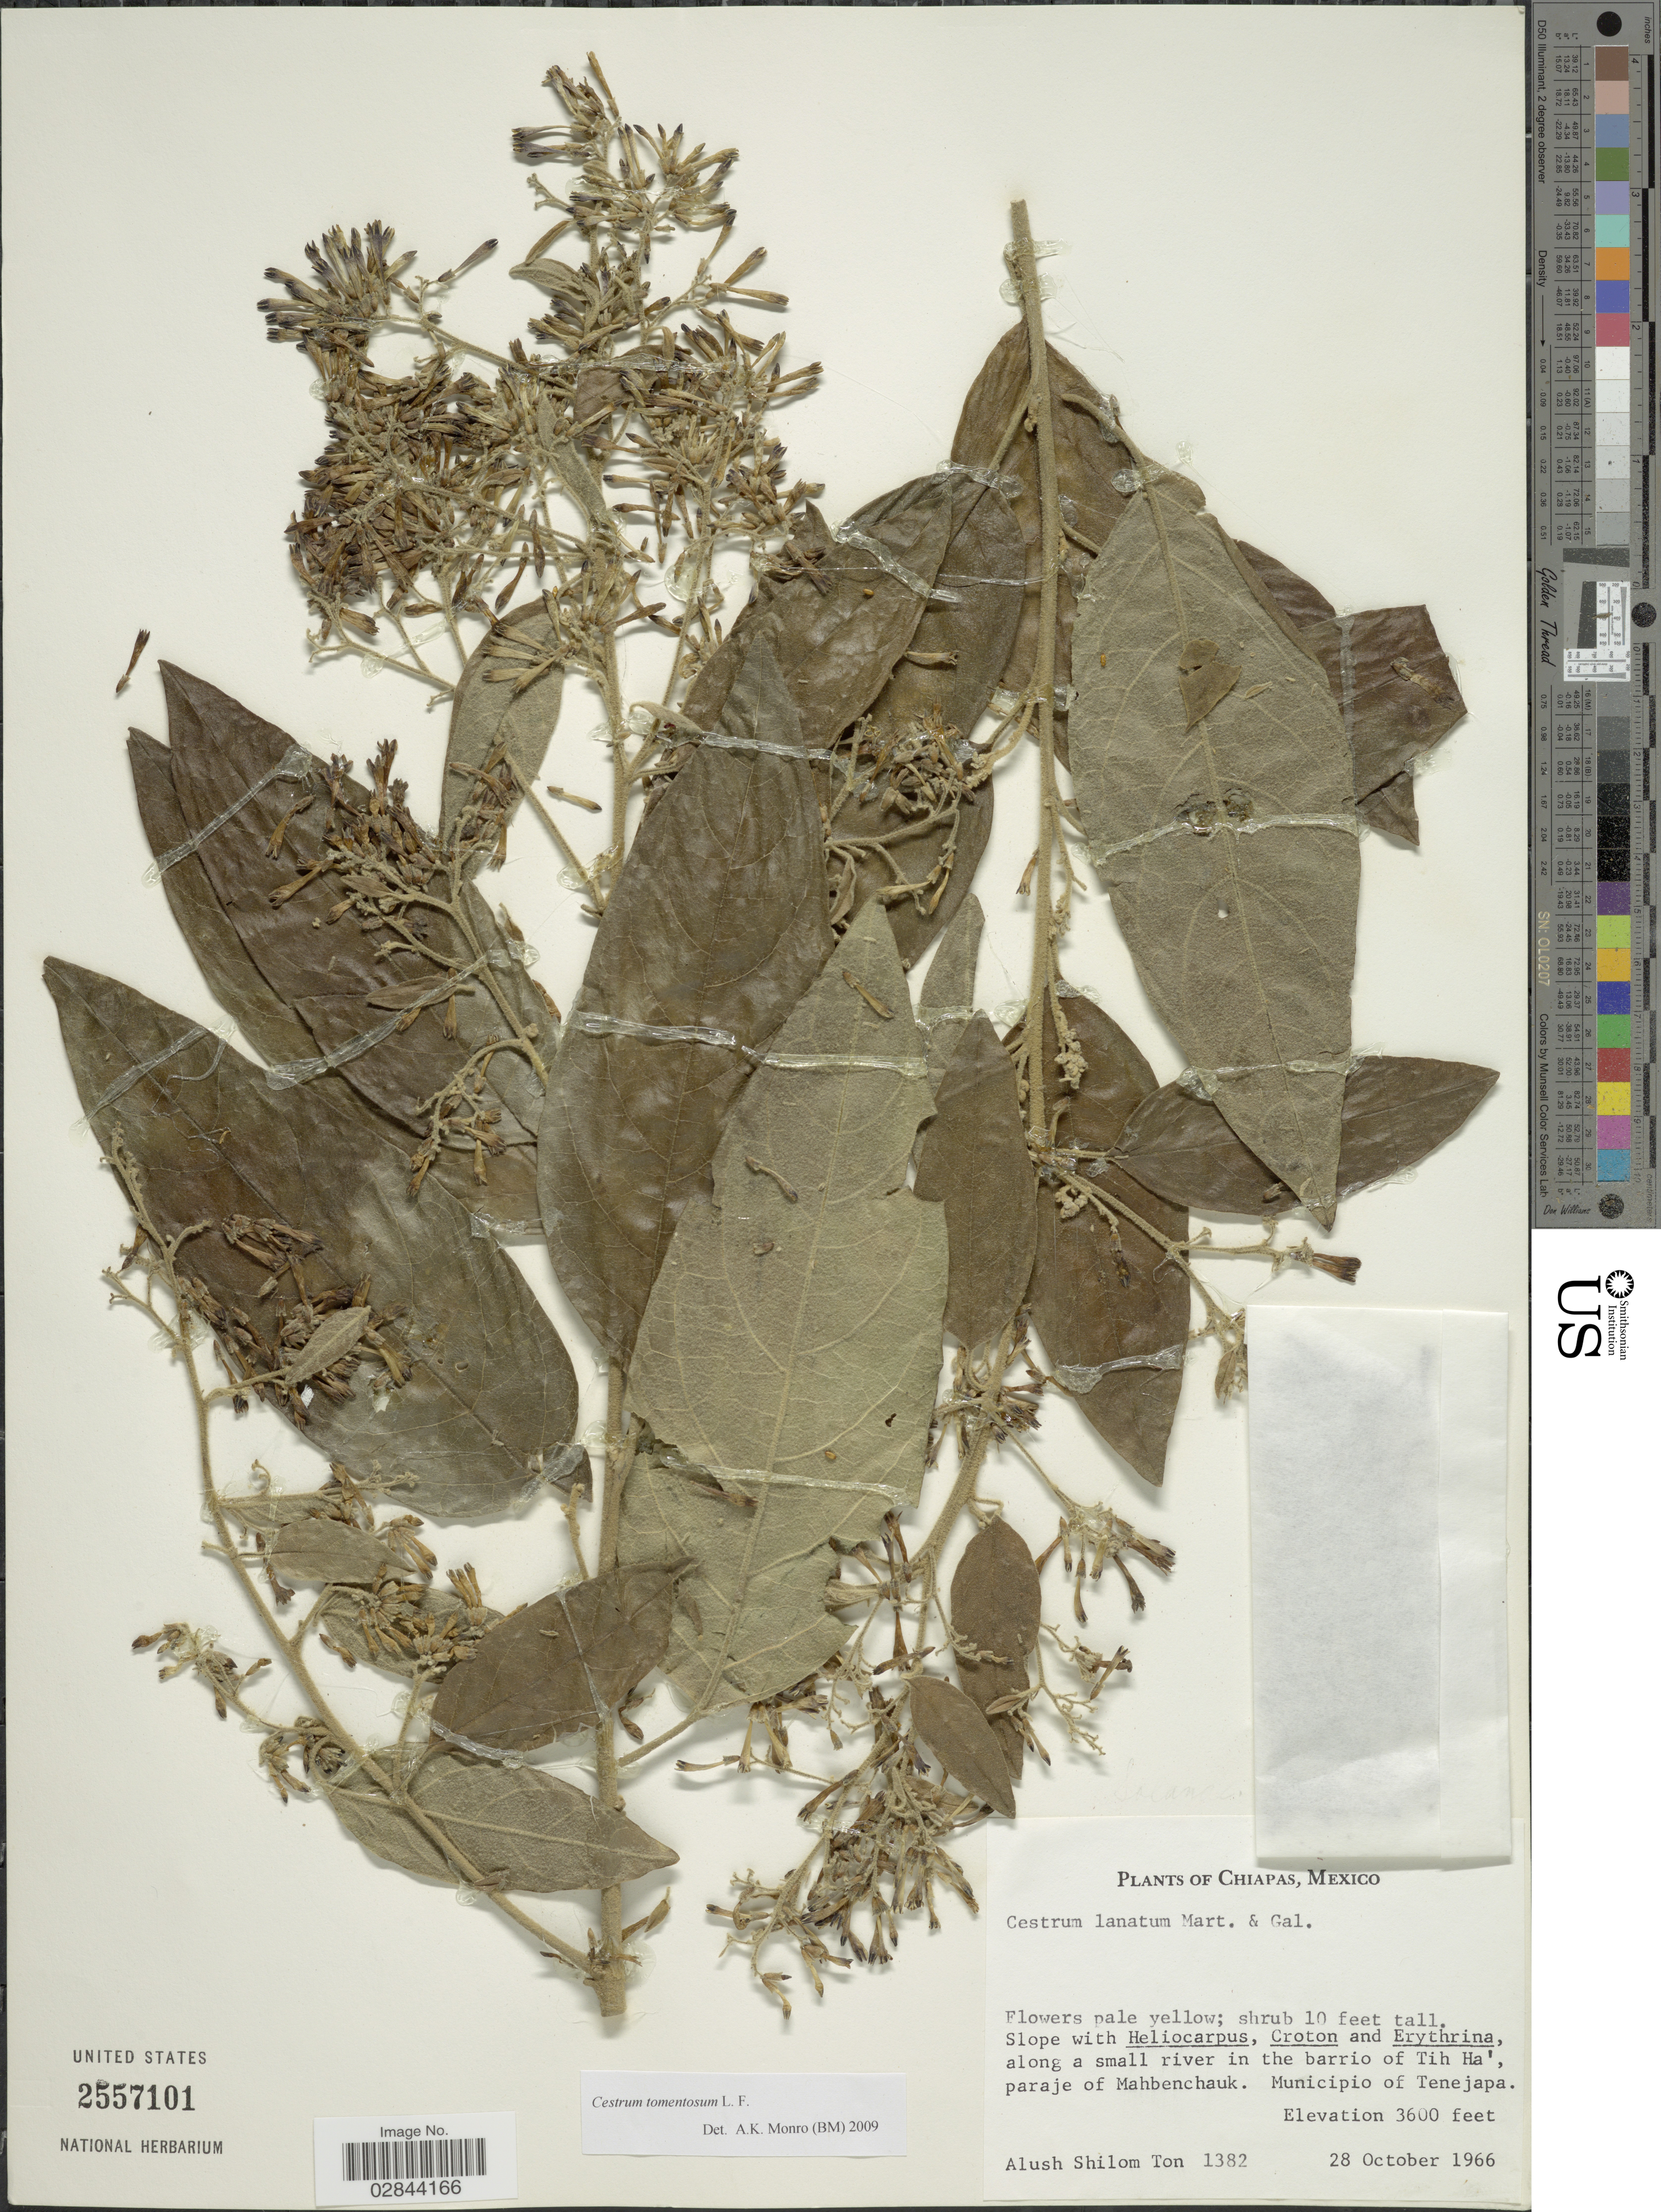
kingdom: Plantae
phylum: Tracheophyta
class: Magnoliopsida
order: Solanales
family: Solanaceae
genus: Cestrum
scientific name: Cestrum lanatum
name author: M. Martens & Galeotti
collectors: A. M. Ton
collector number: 1382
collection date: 1966-10-28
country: Mexico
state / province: Chiapas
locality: Along a small river in the barrio of Tih Ha', paraje of Mahbenchauk, Municipio de Tenejapa.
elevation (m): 1097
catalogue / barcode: US 2557101